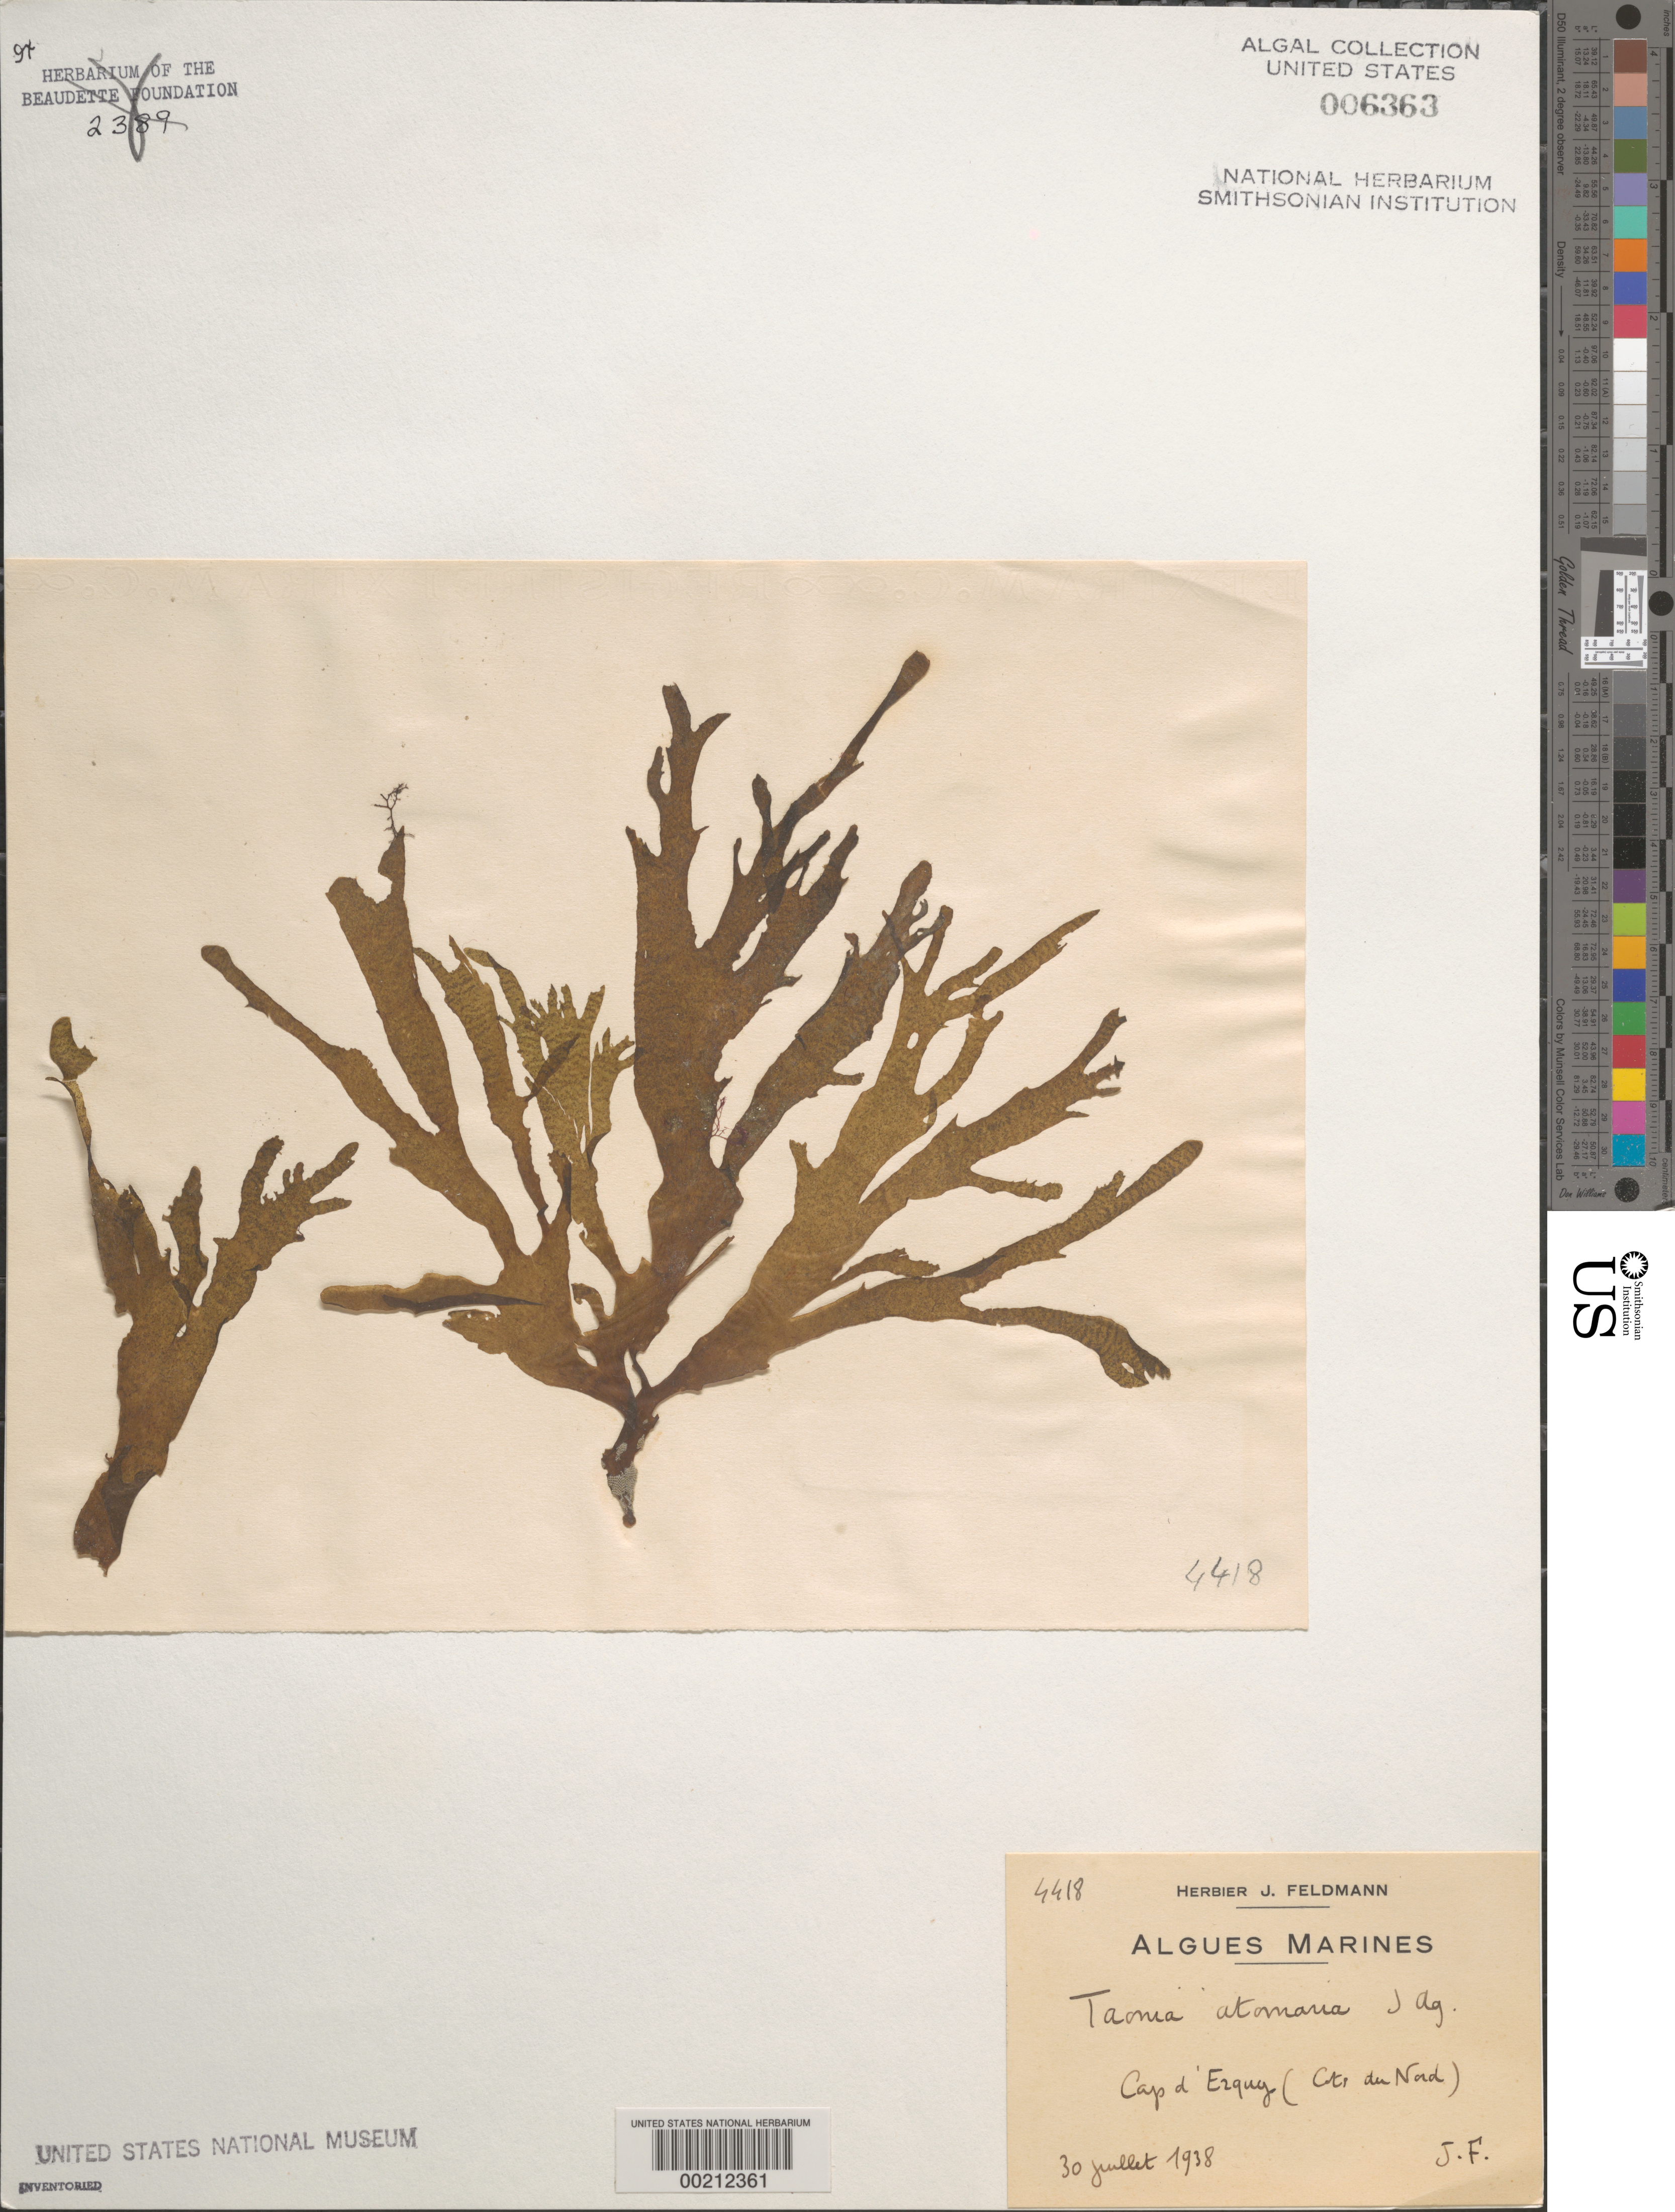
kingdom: Chromista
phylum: Ochrophyta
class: Phaeophyceae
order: Dictyotales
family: Dictyotaceae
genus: Taonia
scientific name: Taonia atomaria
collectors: J. Feldmann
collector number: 4418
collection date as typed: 30 Jul 1938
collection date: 1938-07-30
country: France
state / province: Bretagne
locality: Cap d'Erquy, Cotes-du-Nord.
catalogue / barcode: US 6363